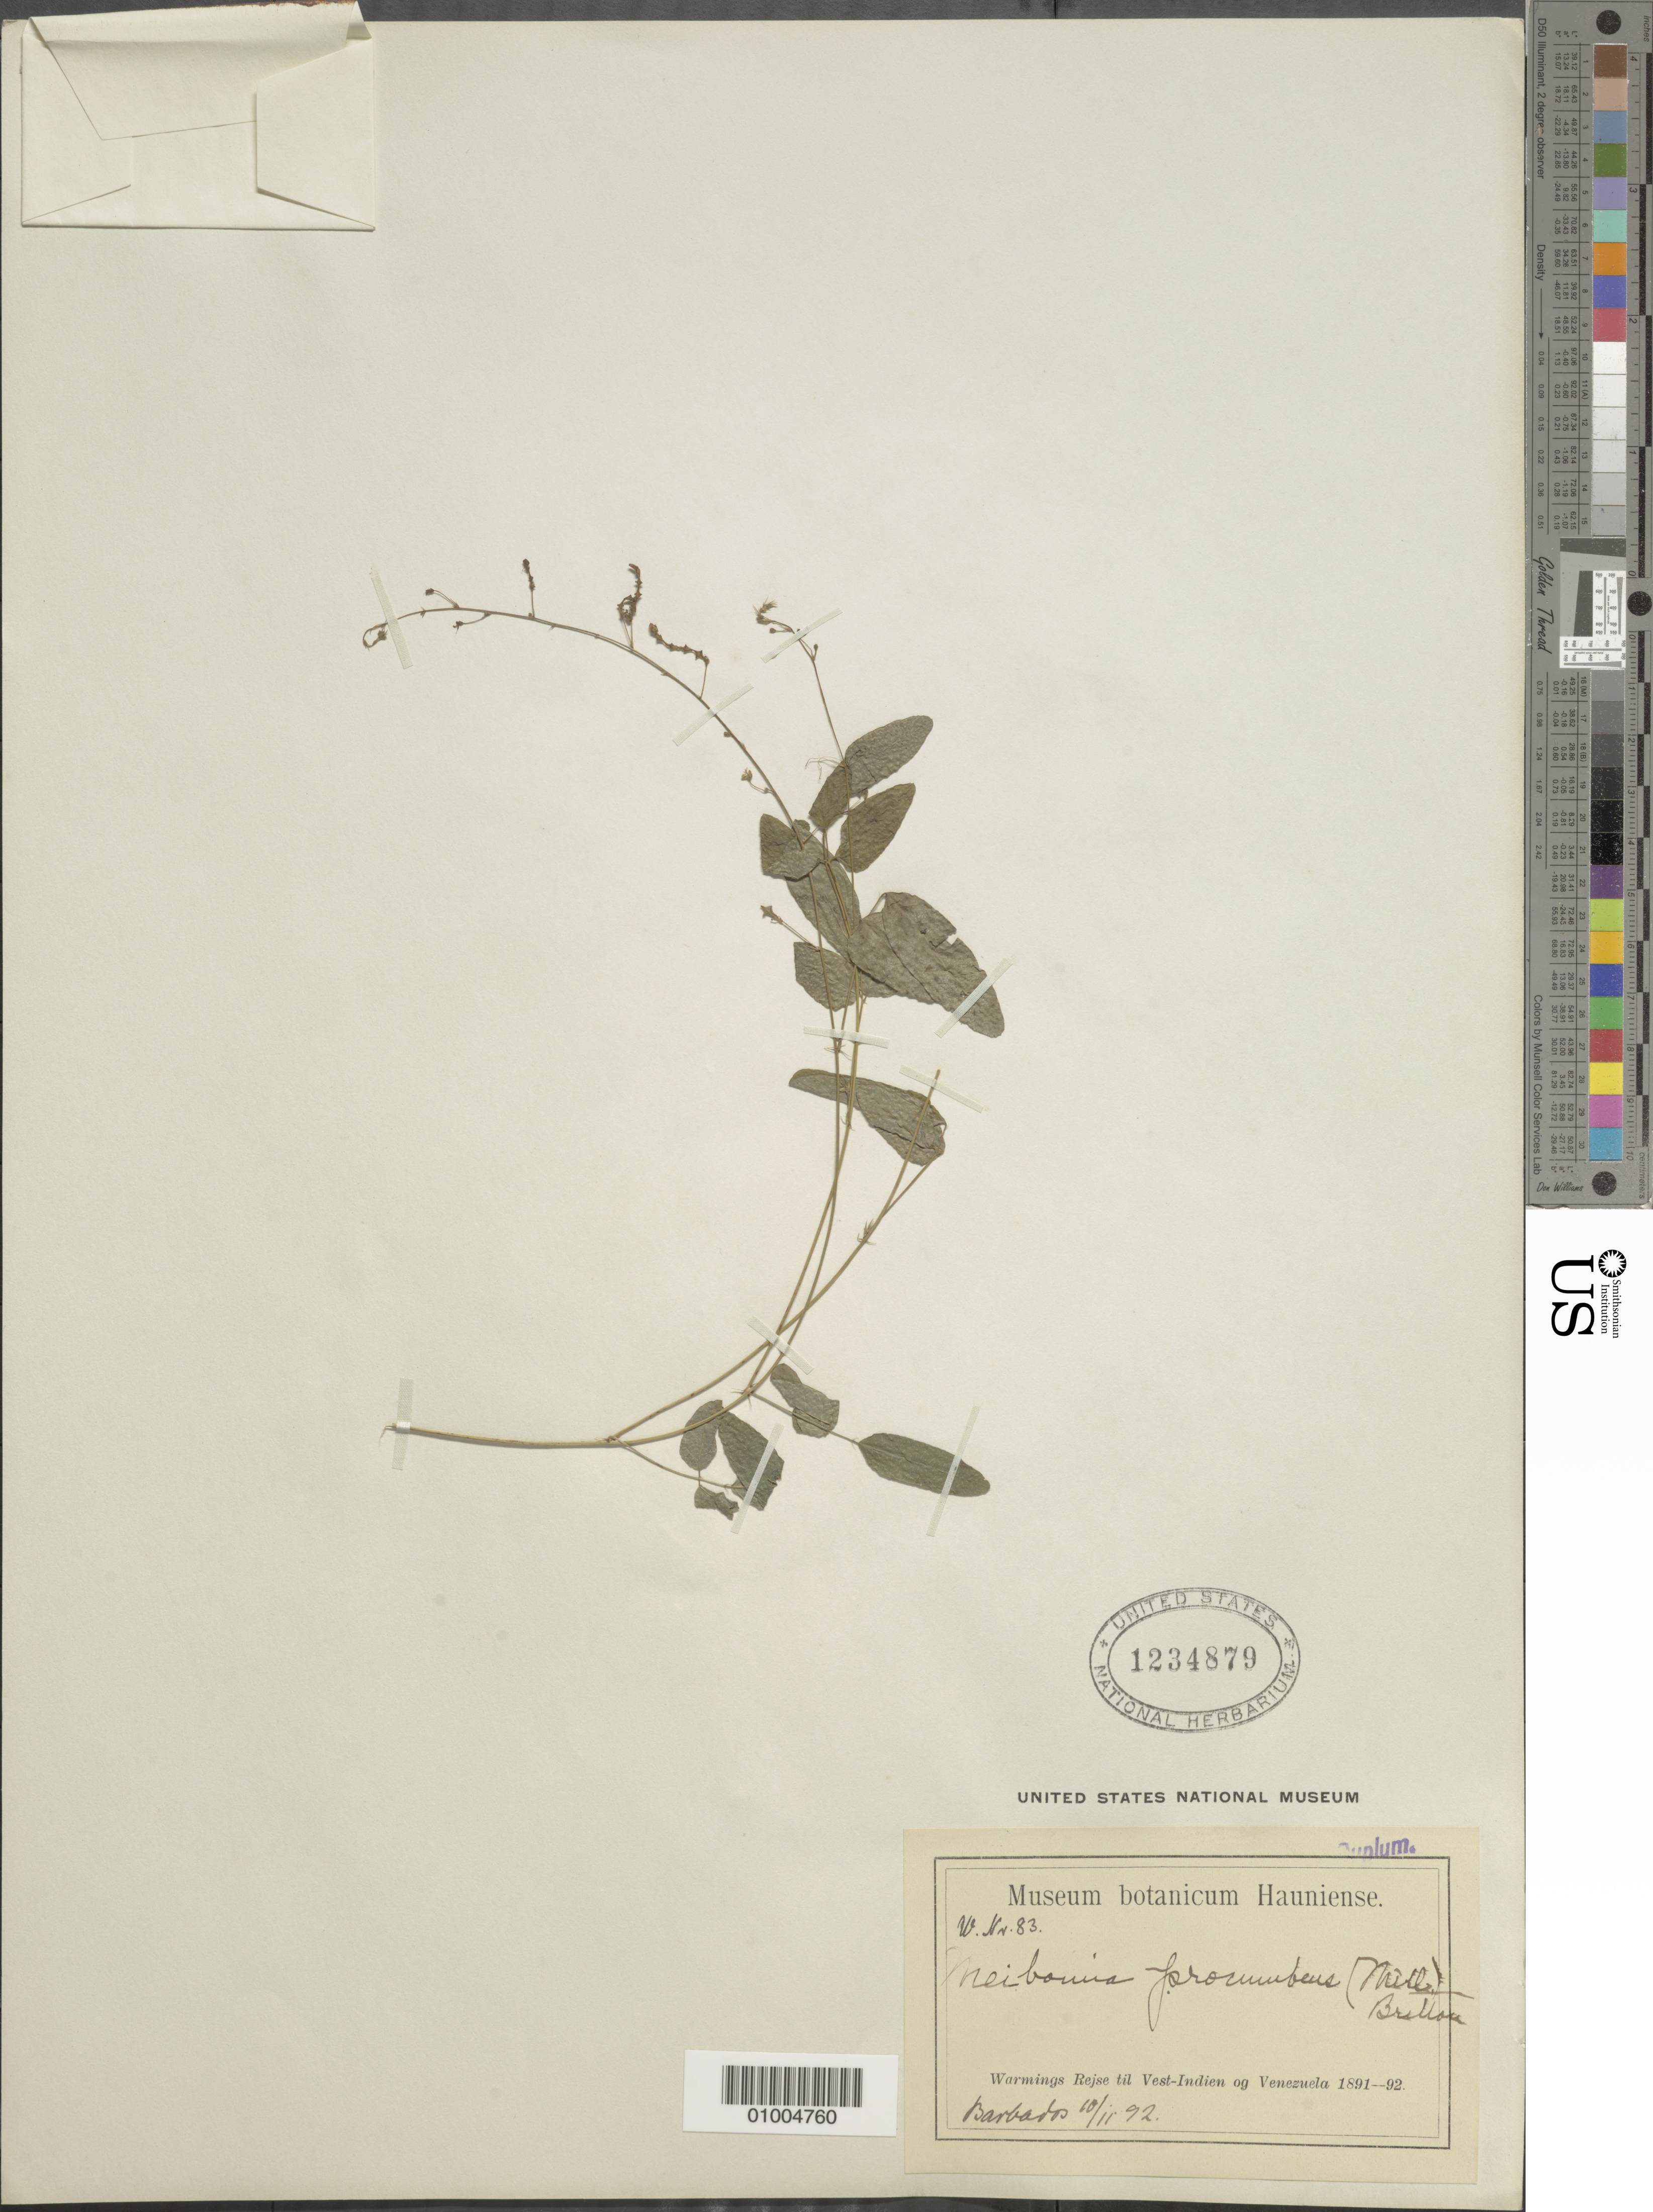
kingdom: Plantae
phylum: Tracheophyta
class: Magnoliopsida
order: Fabales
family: Fabaceae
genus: Desmodium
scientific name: Desmodium procumbens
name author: (Mill.) Hitchc.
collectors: ex Mus. Bot. Hauniense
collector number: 83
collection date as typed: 11 Nov 1892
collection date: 1892-11-11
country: Barbados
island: Barbados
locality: Warmings Rejse til Vest-Indien og Venezuela 1891-1892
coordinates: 0 N, 0 E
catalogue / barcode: US 1234879